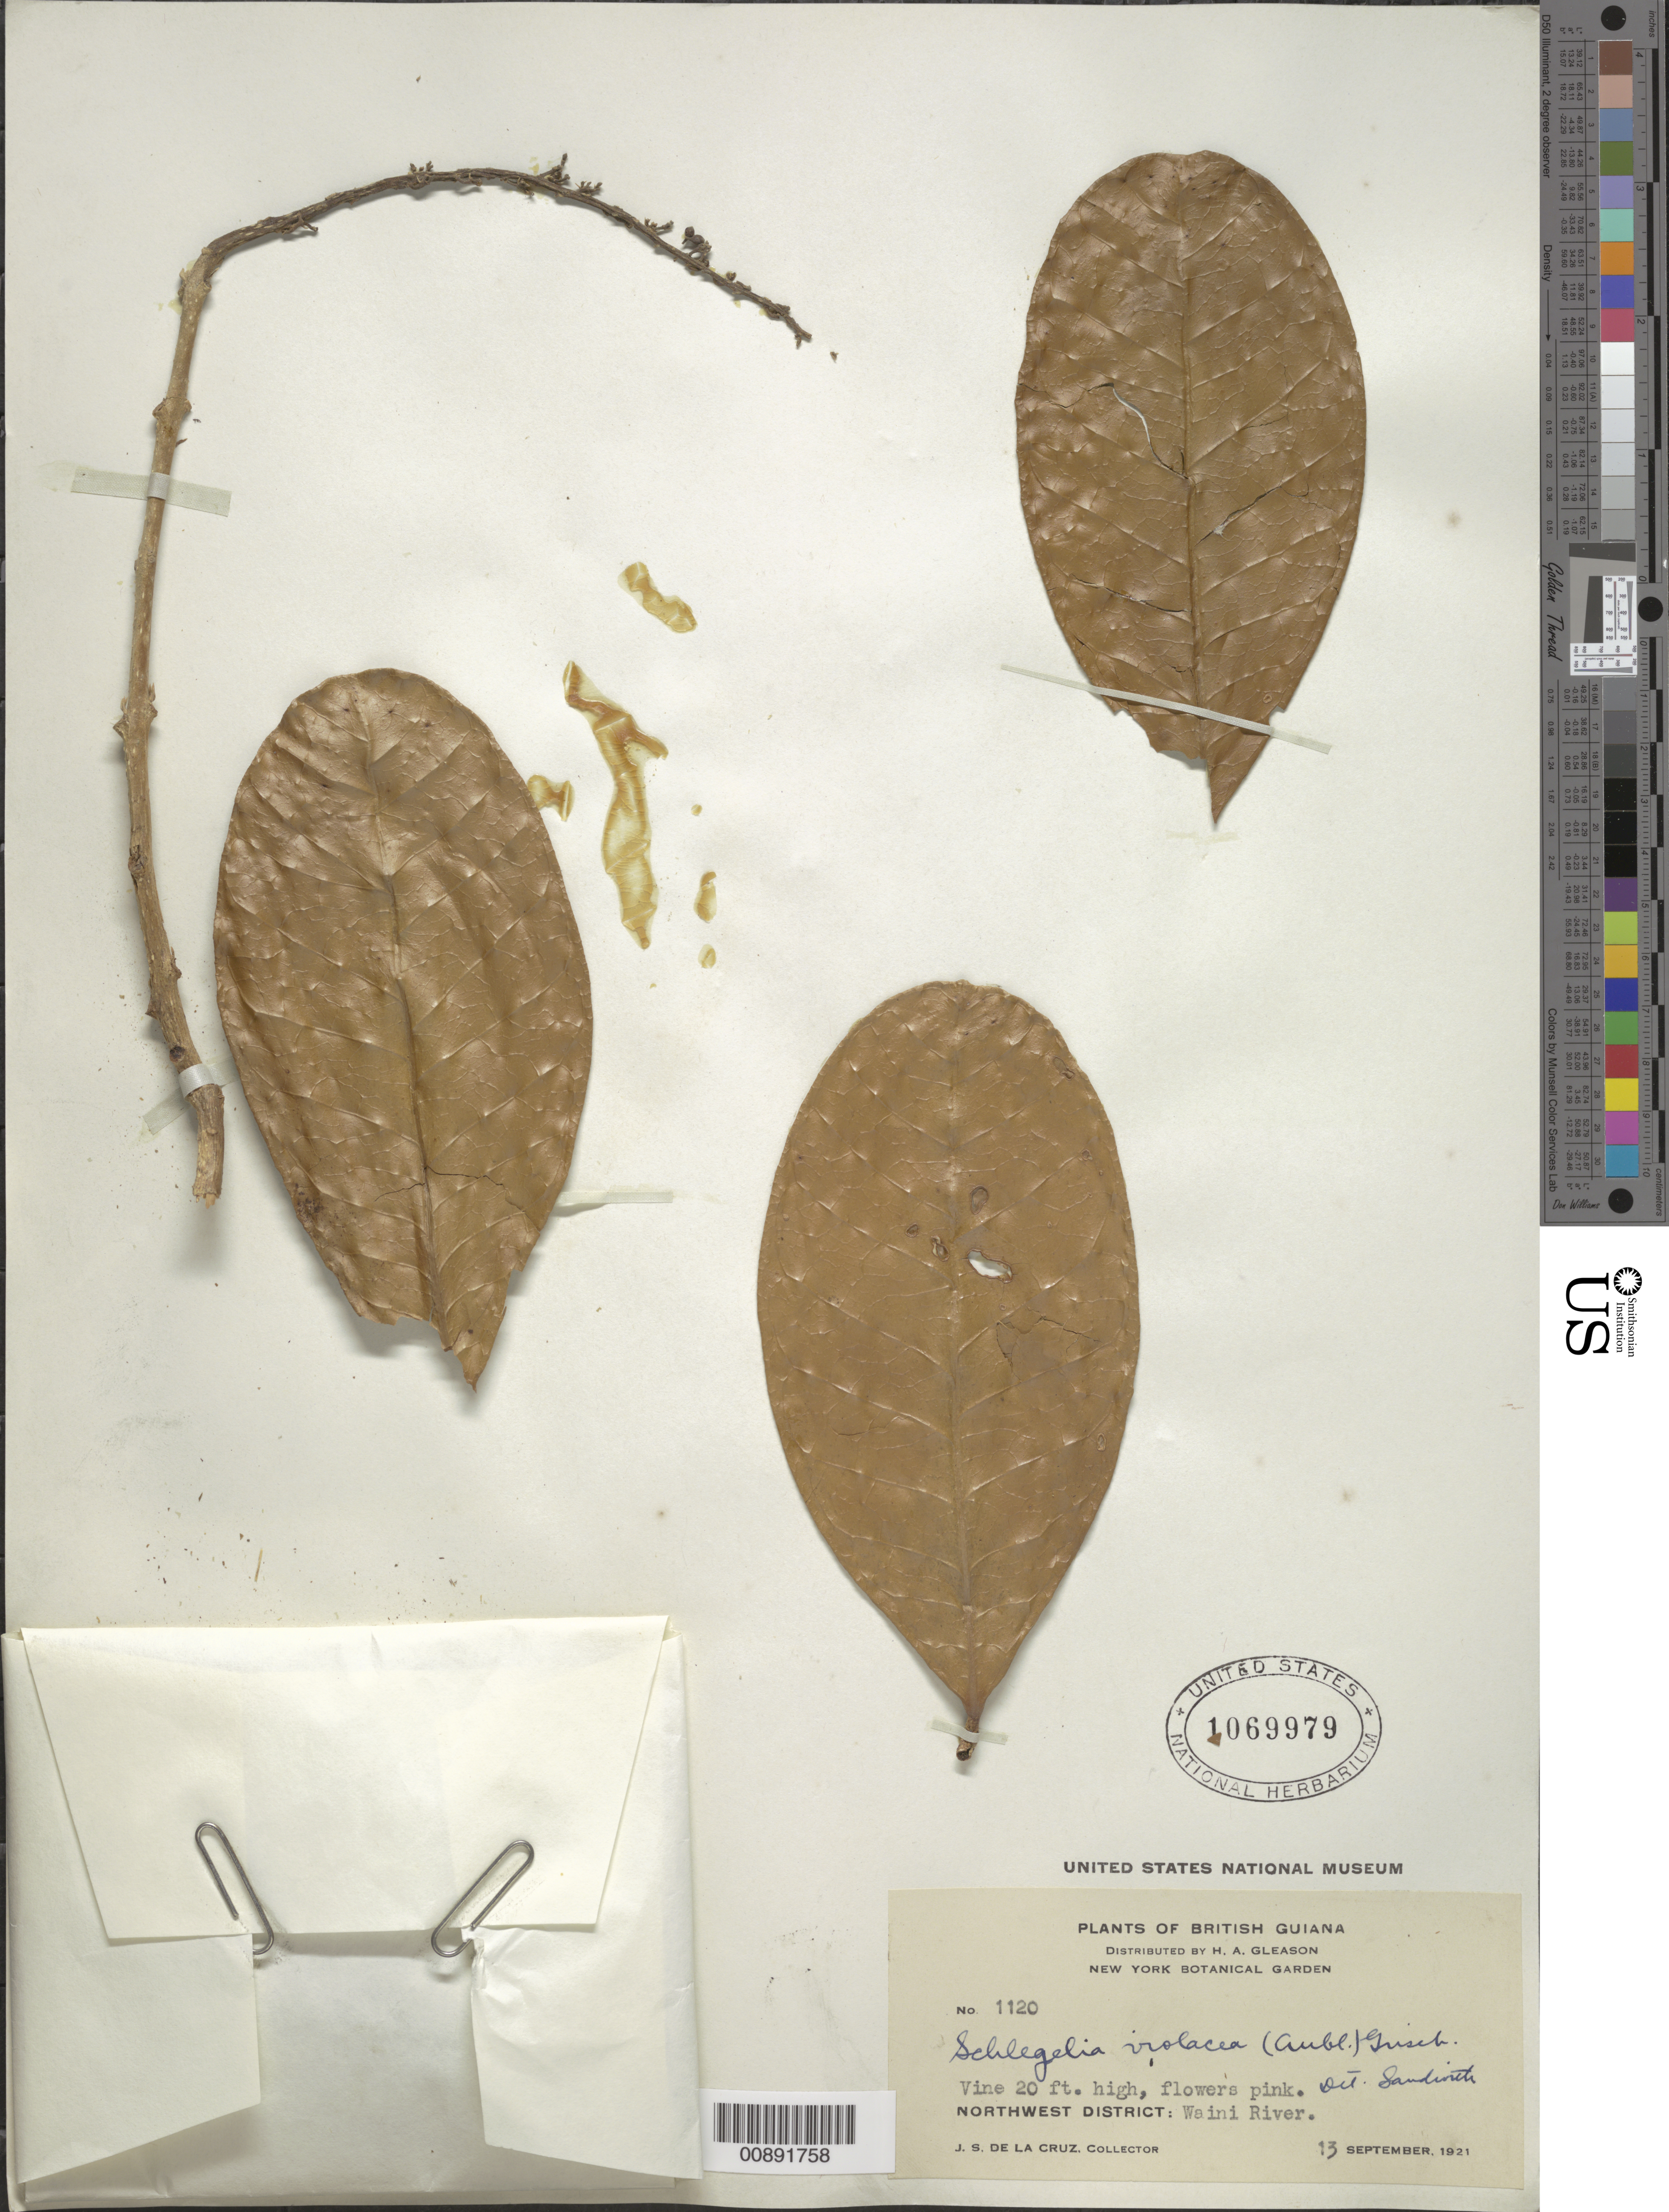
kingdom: Plantae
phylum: Tracheophyta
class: Magnoliopsida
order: Lamiales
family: Schlegeliaceae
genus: Schlegelia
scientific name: Schlegelia violacea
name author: (Aubl.) Griseb.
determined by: Sandwith, N. Y.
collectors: J. S. de la Cruz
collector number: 1120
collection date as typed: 13-Sep-21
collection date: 1921-09-13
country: Guyana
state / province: Barima-Waini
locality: Waini R., NW District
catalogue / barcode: US 1069979